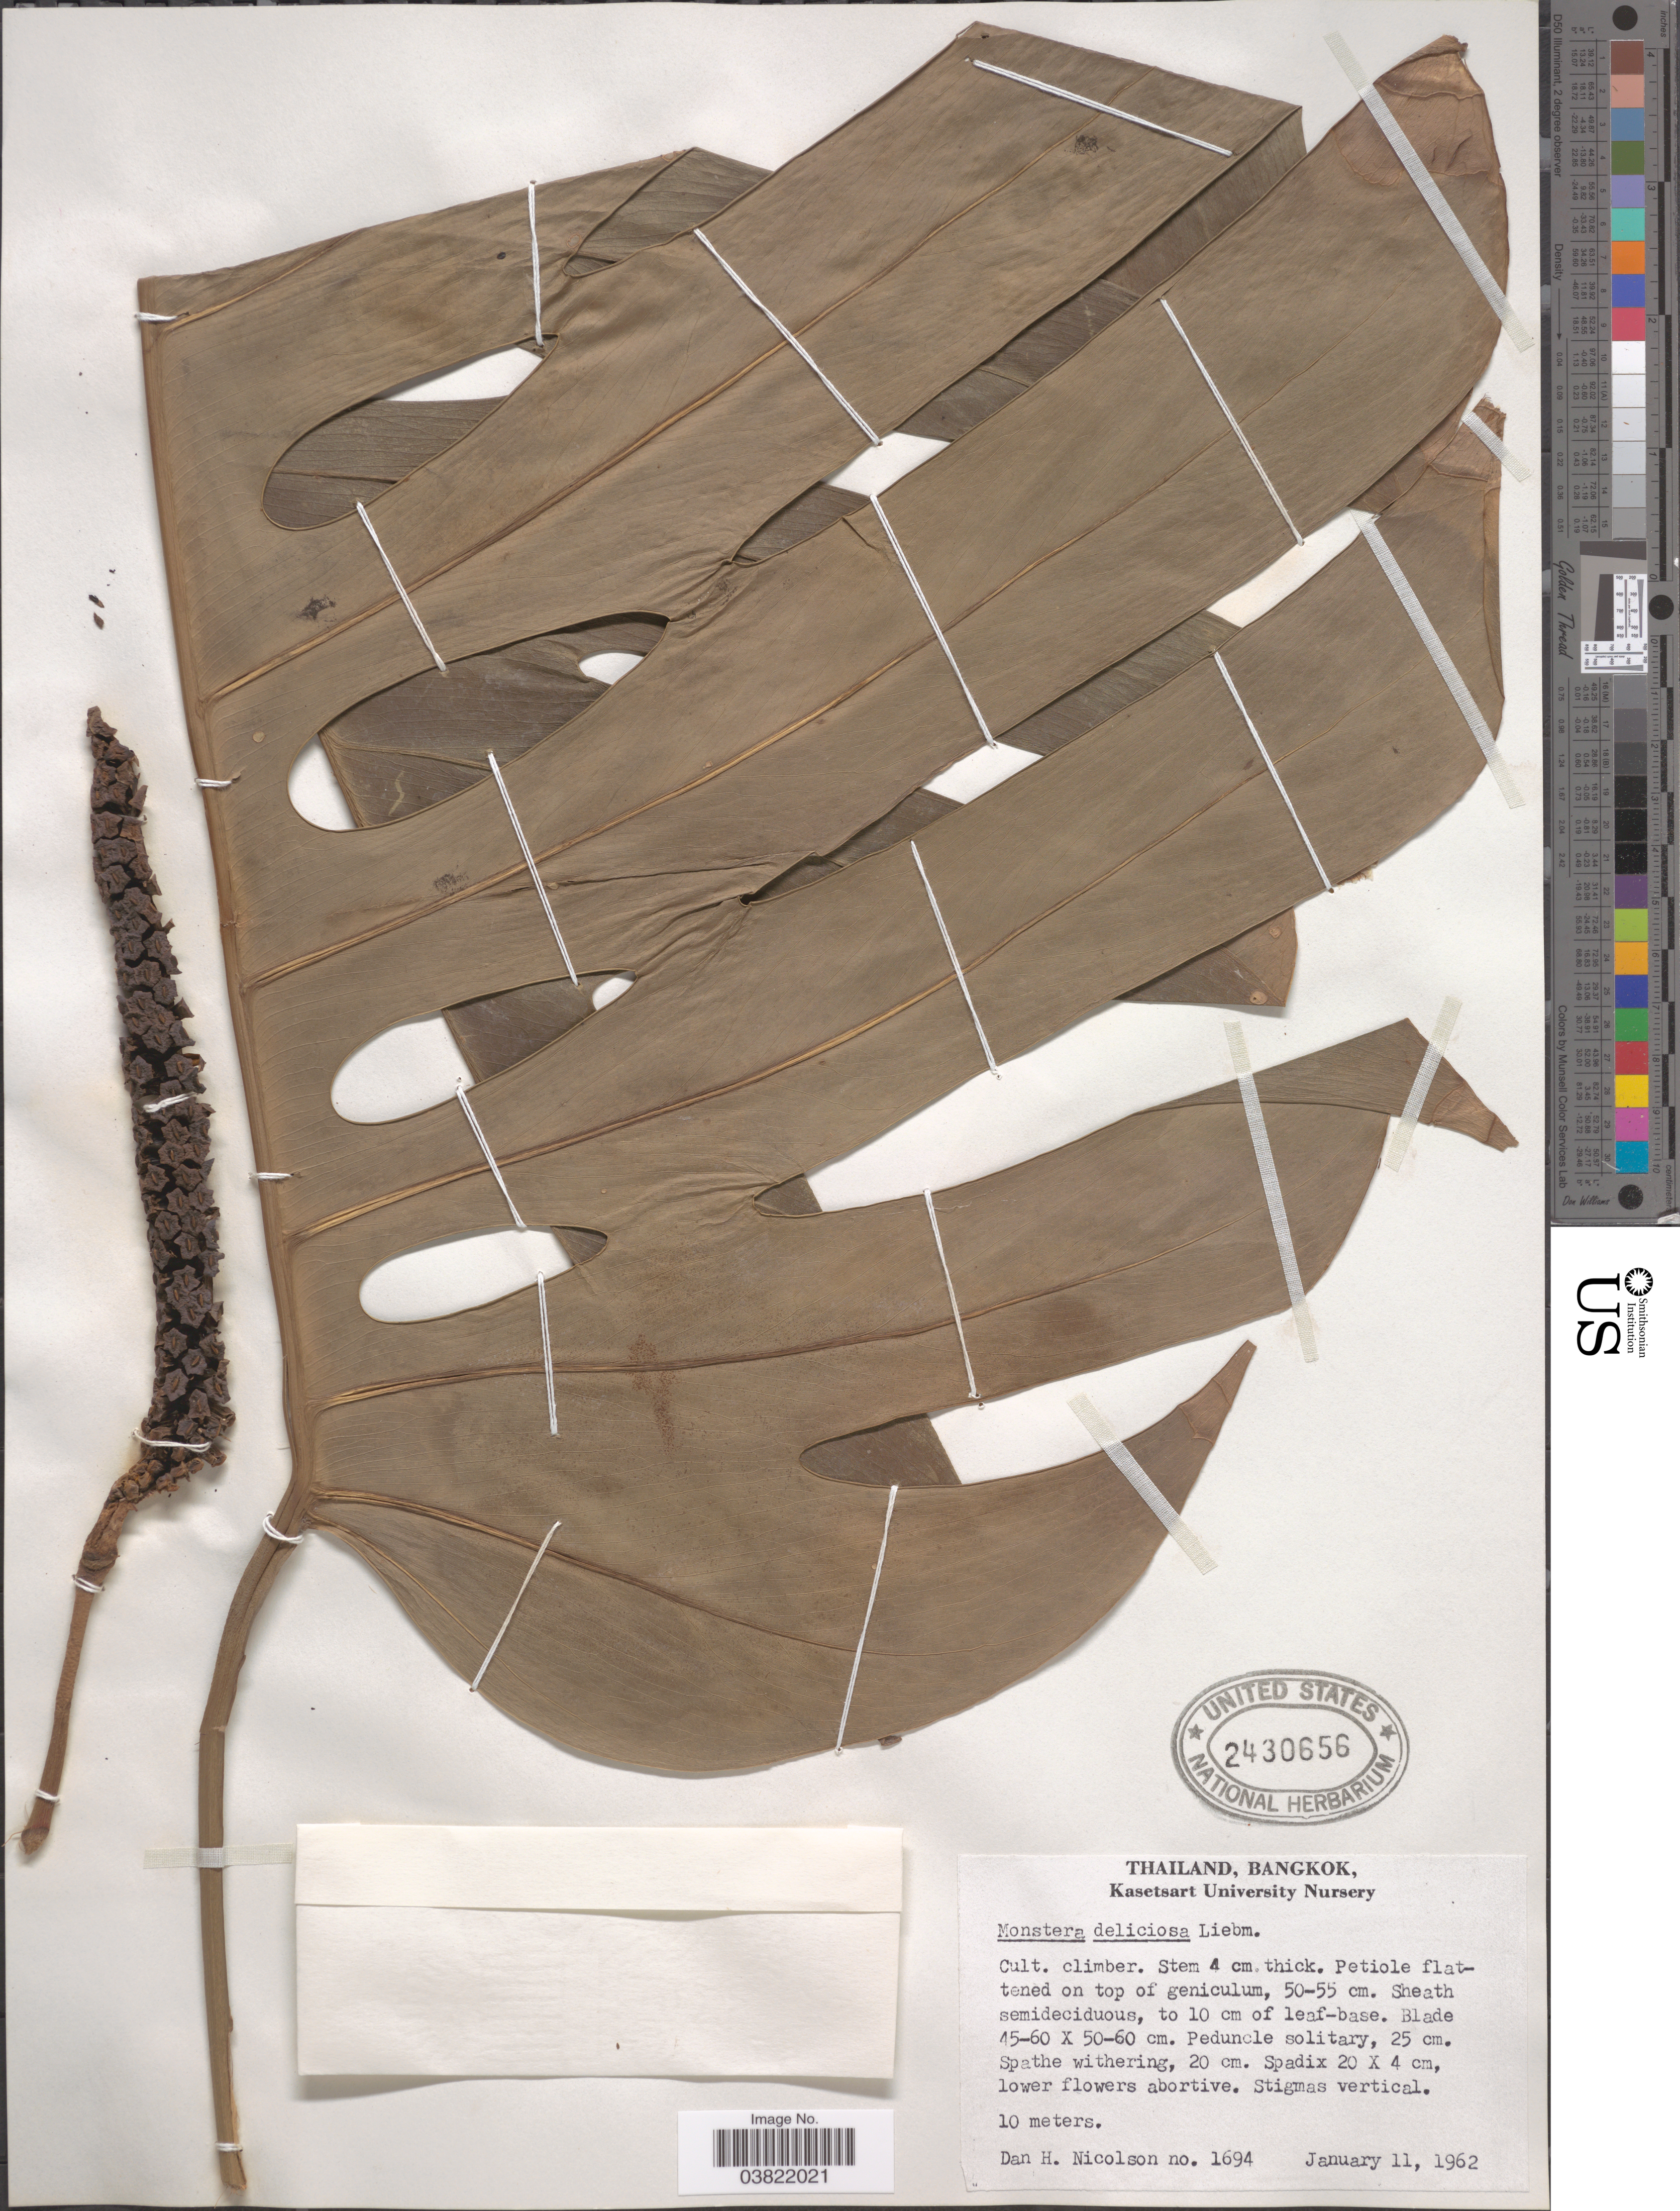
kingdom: Plantae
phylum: Tracheophyta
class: Liliopsida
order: Alismatales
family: Araceae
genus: Monstera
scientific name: Monstera deliciosa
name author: Liebm.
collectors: D. H. Nicolson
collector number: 1694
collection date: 1962-01-11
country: Thailand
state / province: Bangkok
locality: Kasetsart University Nursery.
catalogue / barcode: US 2430656